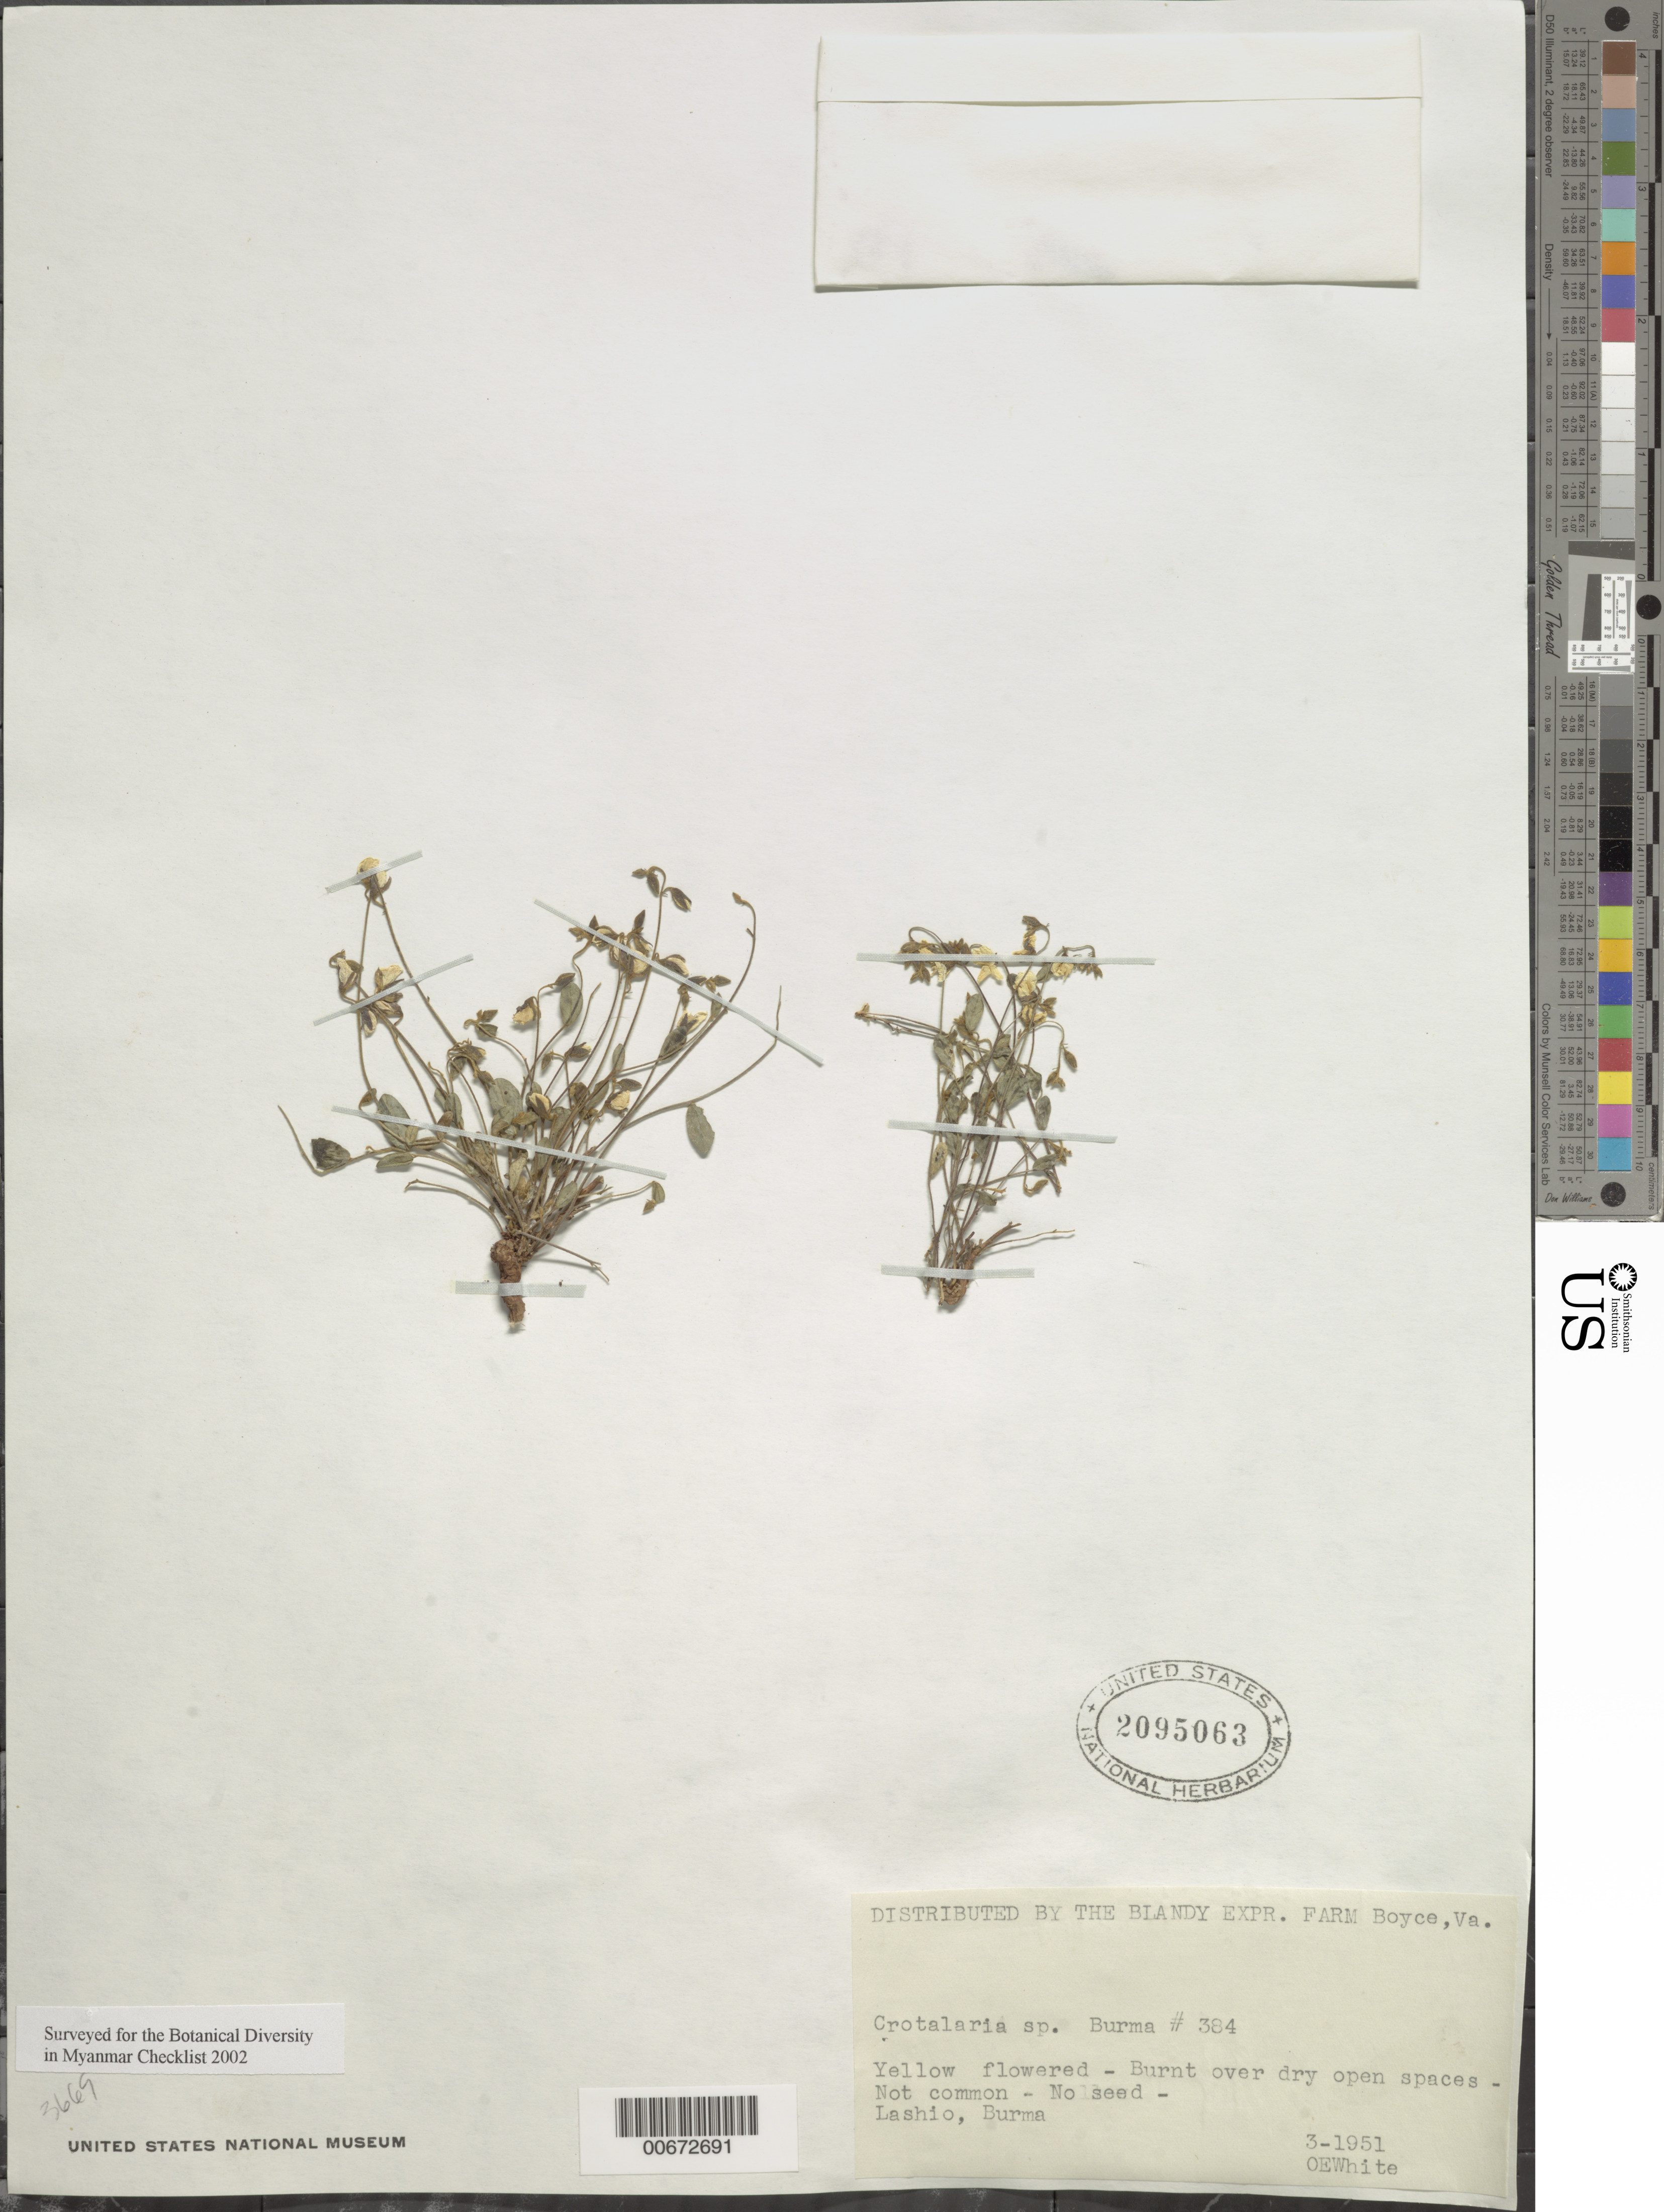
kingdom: Plantae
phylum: Tracheophyta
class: Magnoliopsida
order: Fabales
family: Fabaceae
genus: Crotalaria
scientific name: Crotalaria sp.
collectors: O. E. White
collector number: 384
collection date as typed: Mar 1951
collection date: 1951-03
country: Myanmar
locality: Lashio.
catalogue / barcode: US 2095063